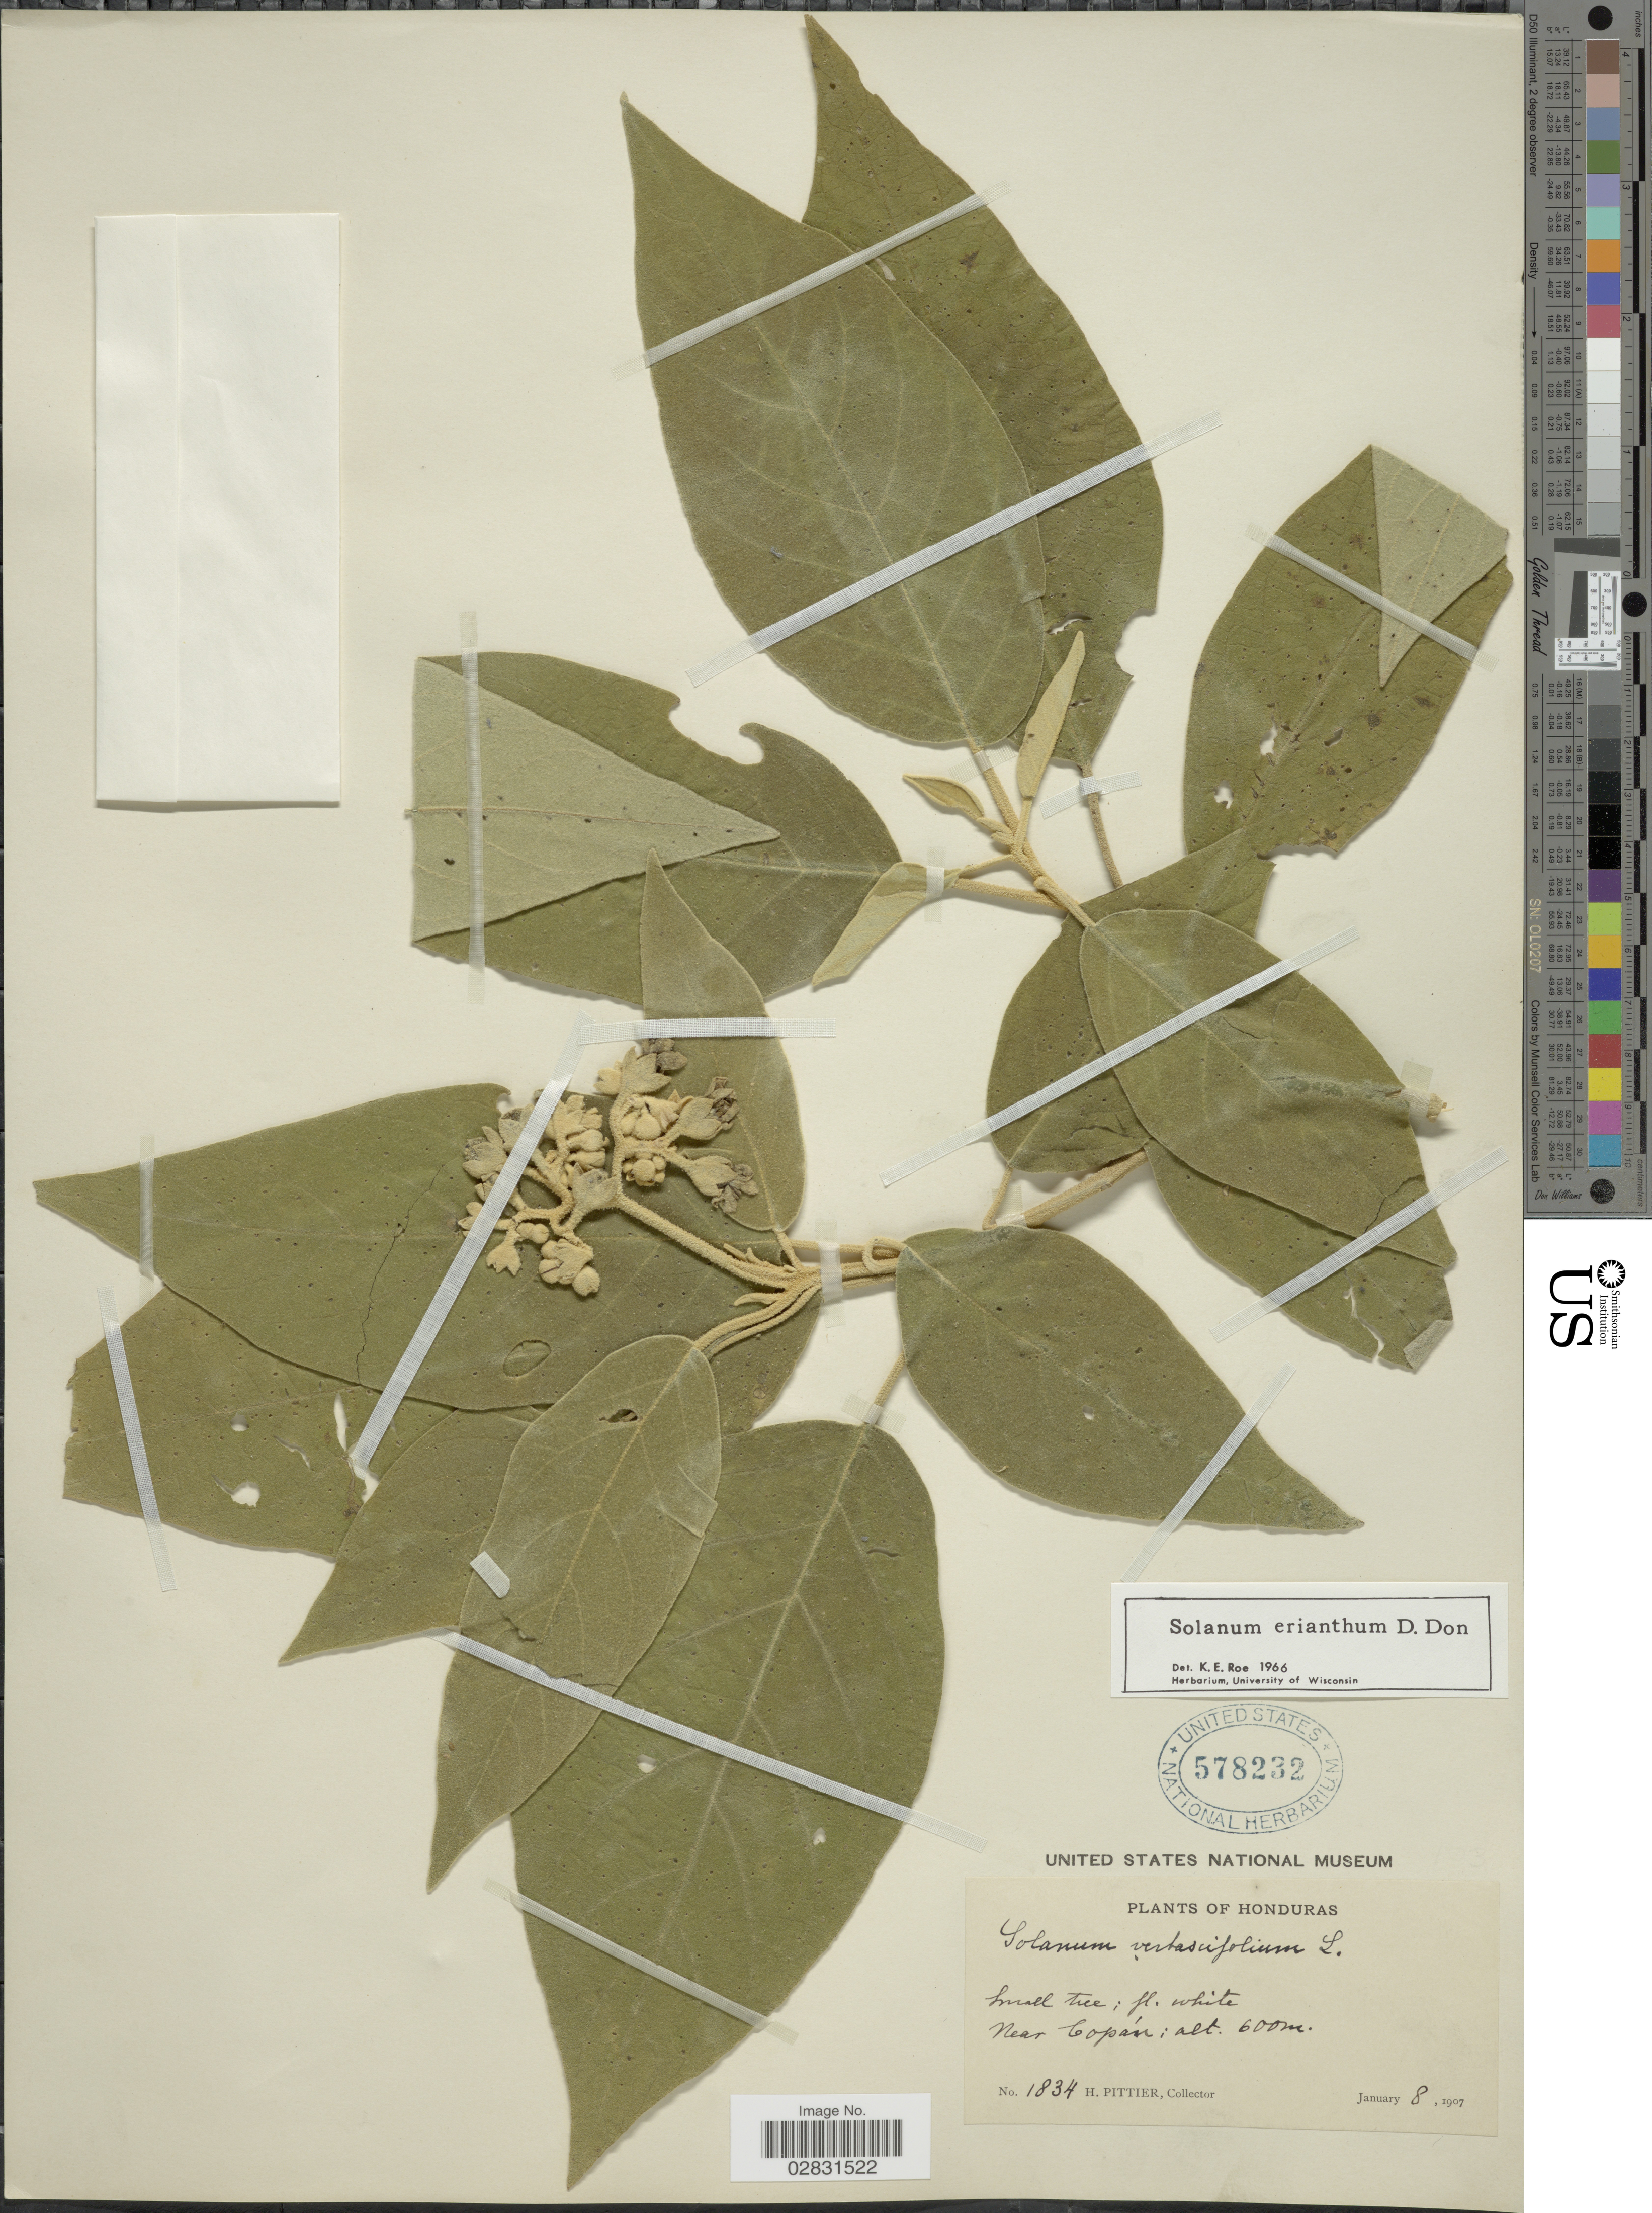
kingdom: Plantae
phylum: Tracheophyta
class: Magnoliopsida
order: Solanales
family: Solanaceae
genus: Solanum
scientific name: Solanum erianthum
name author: D. Don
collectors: H. F. Pittier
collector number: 1834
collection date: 1907-01-08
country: Honduras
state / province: Copán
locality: Near Copán.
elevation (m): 600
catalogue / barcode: US 578232